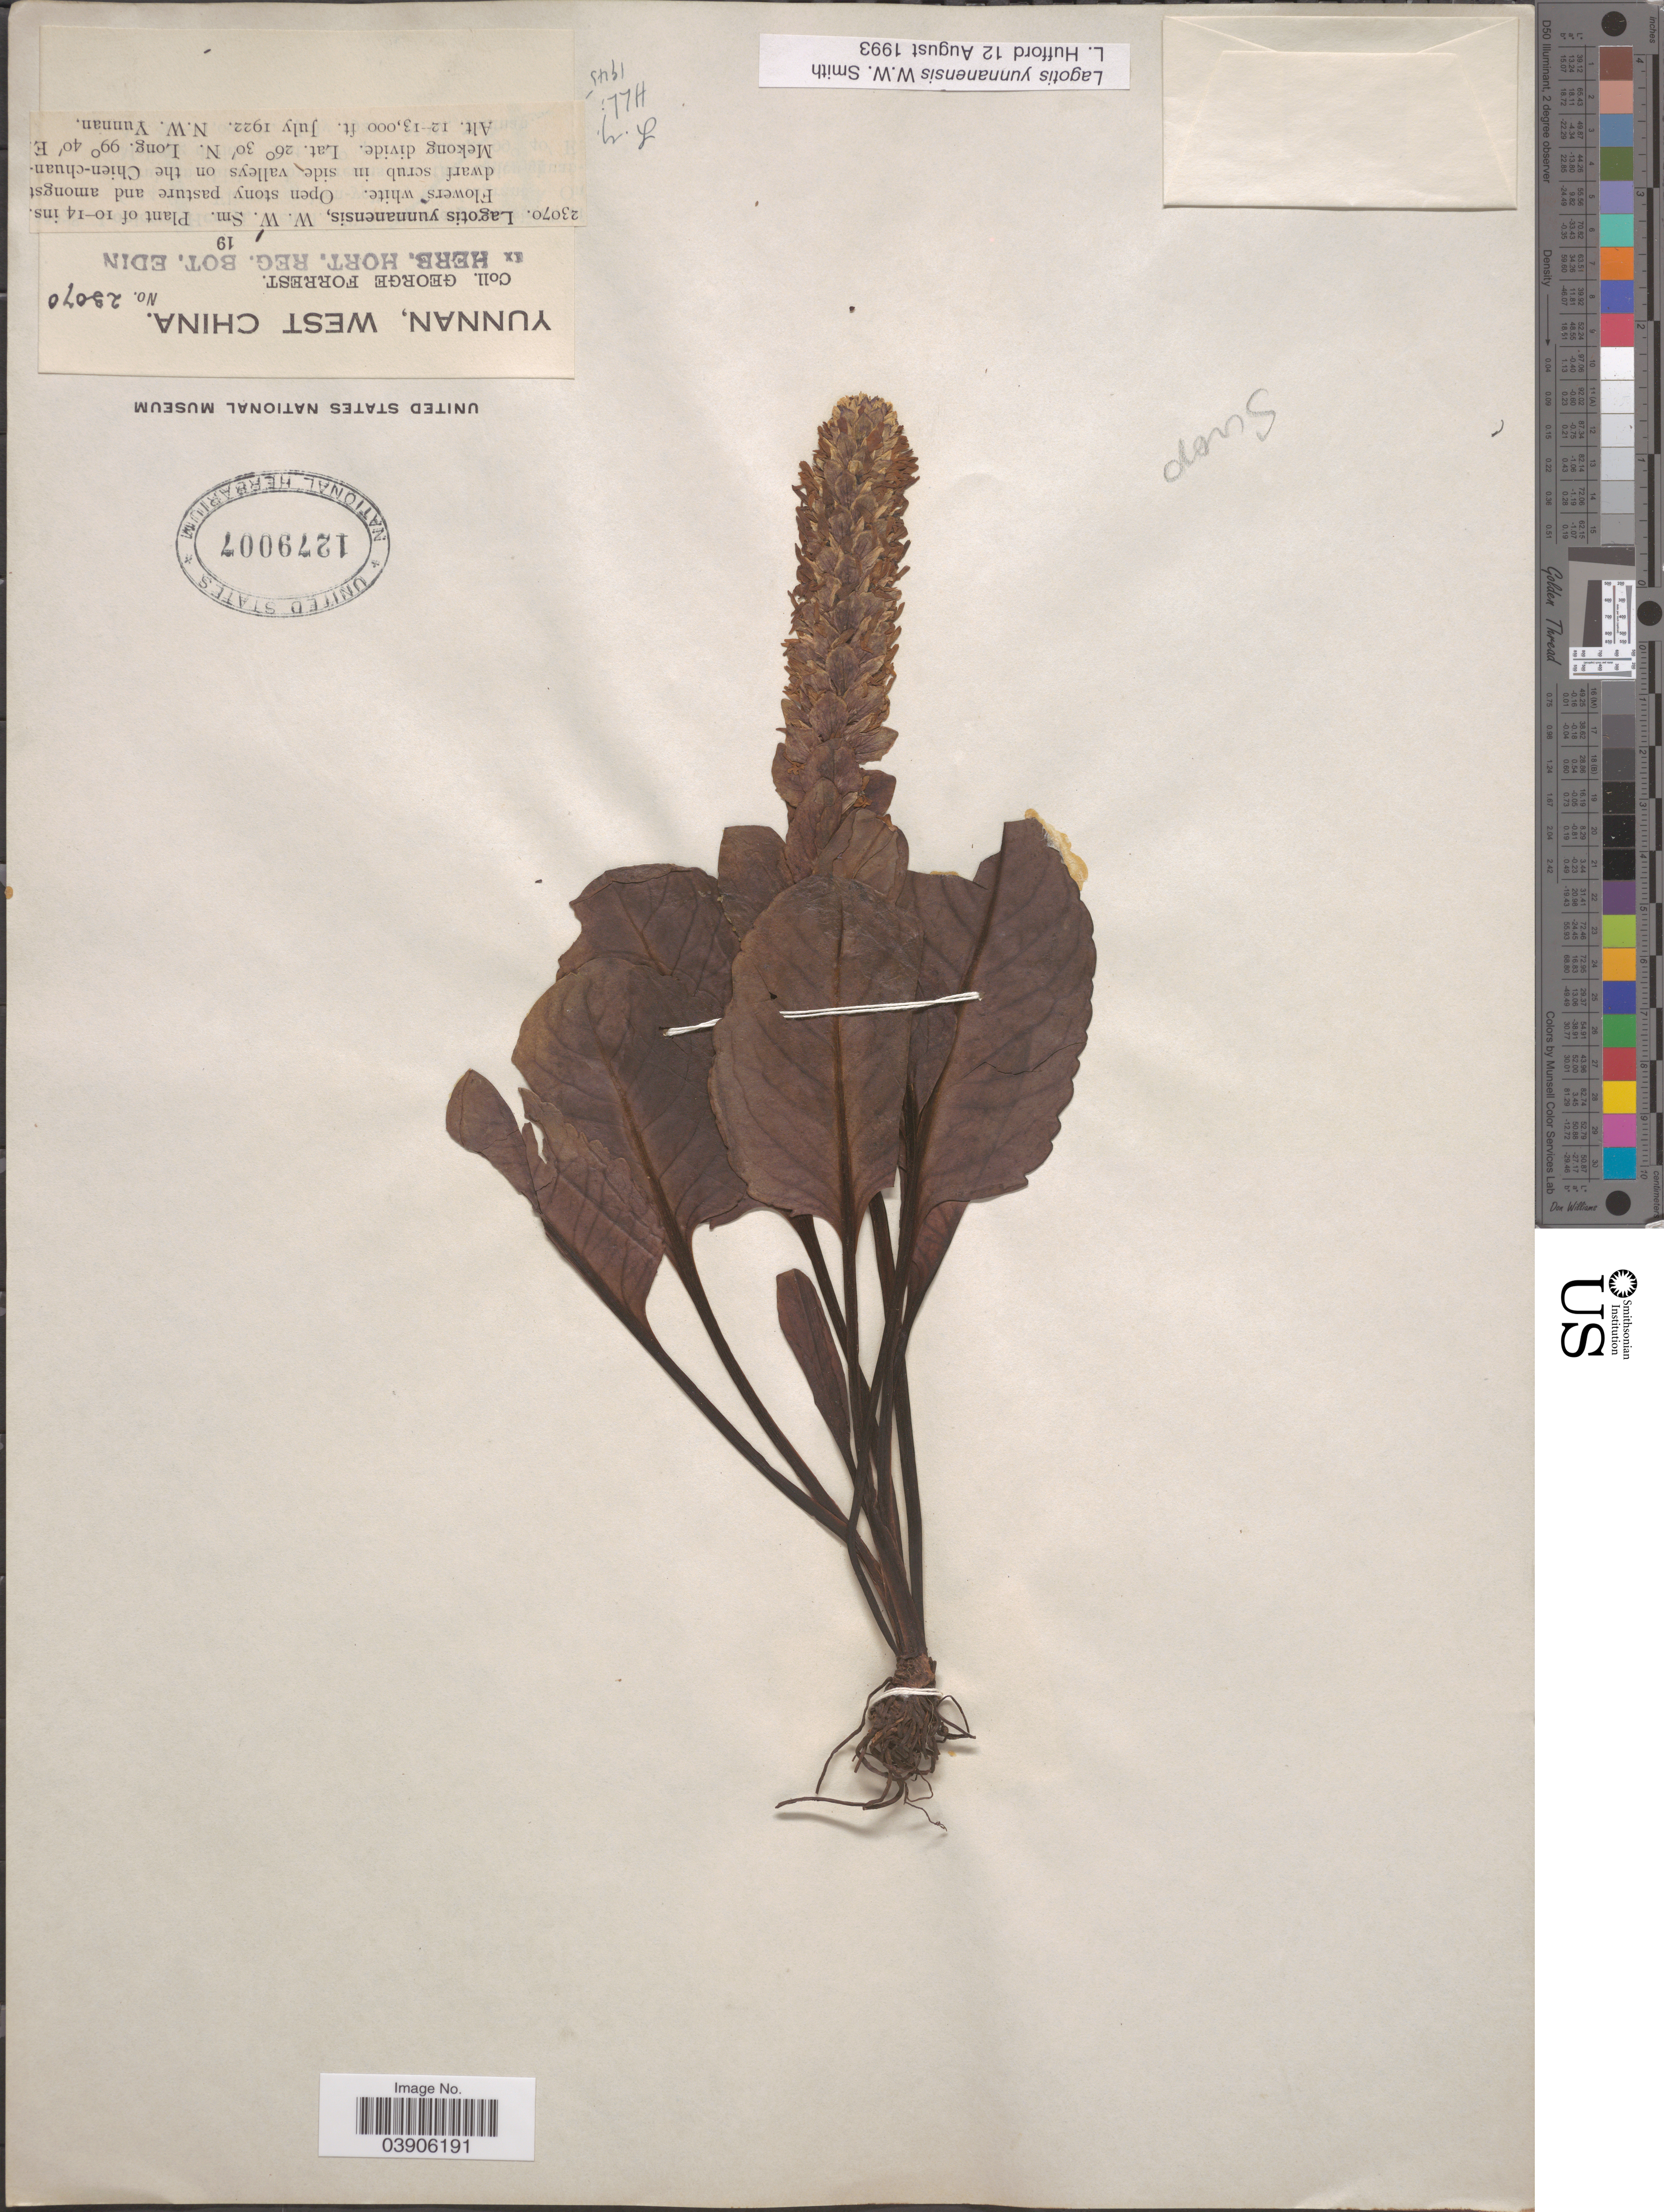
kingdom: Plantae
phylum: Tracheophyta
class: Magnoliopsida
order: Lamiales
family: Plantaginaceae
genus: Lagotis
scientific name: Lagotis yunnanensis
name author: W.W. Sm.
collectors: G. Forrest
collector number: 23070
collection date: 1922-07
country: China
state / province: Yunnan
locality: West China. Open stony pasture and amongst dwarf scrub in side valleys on the Chien-chuan-Mekong divide. N.W. Yunnan.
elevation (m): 3658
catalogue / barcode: US 1279007